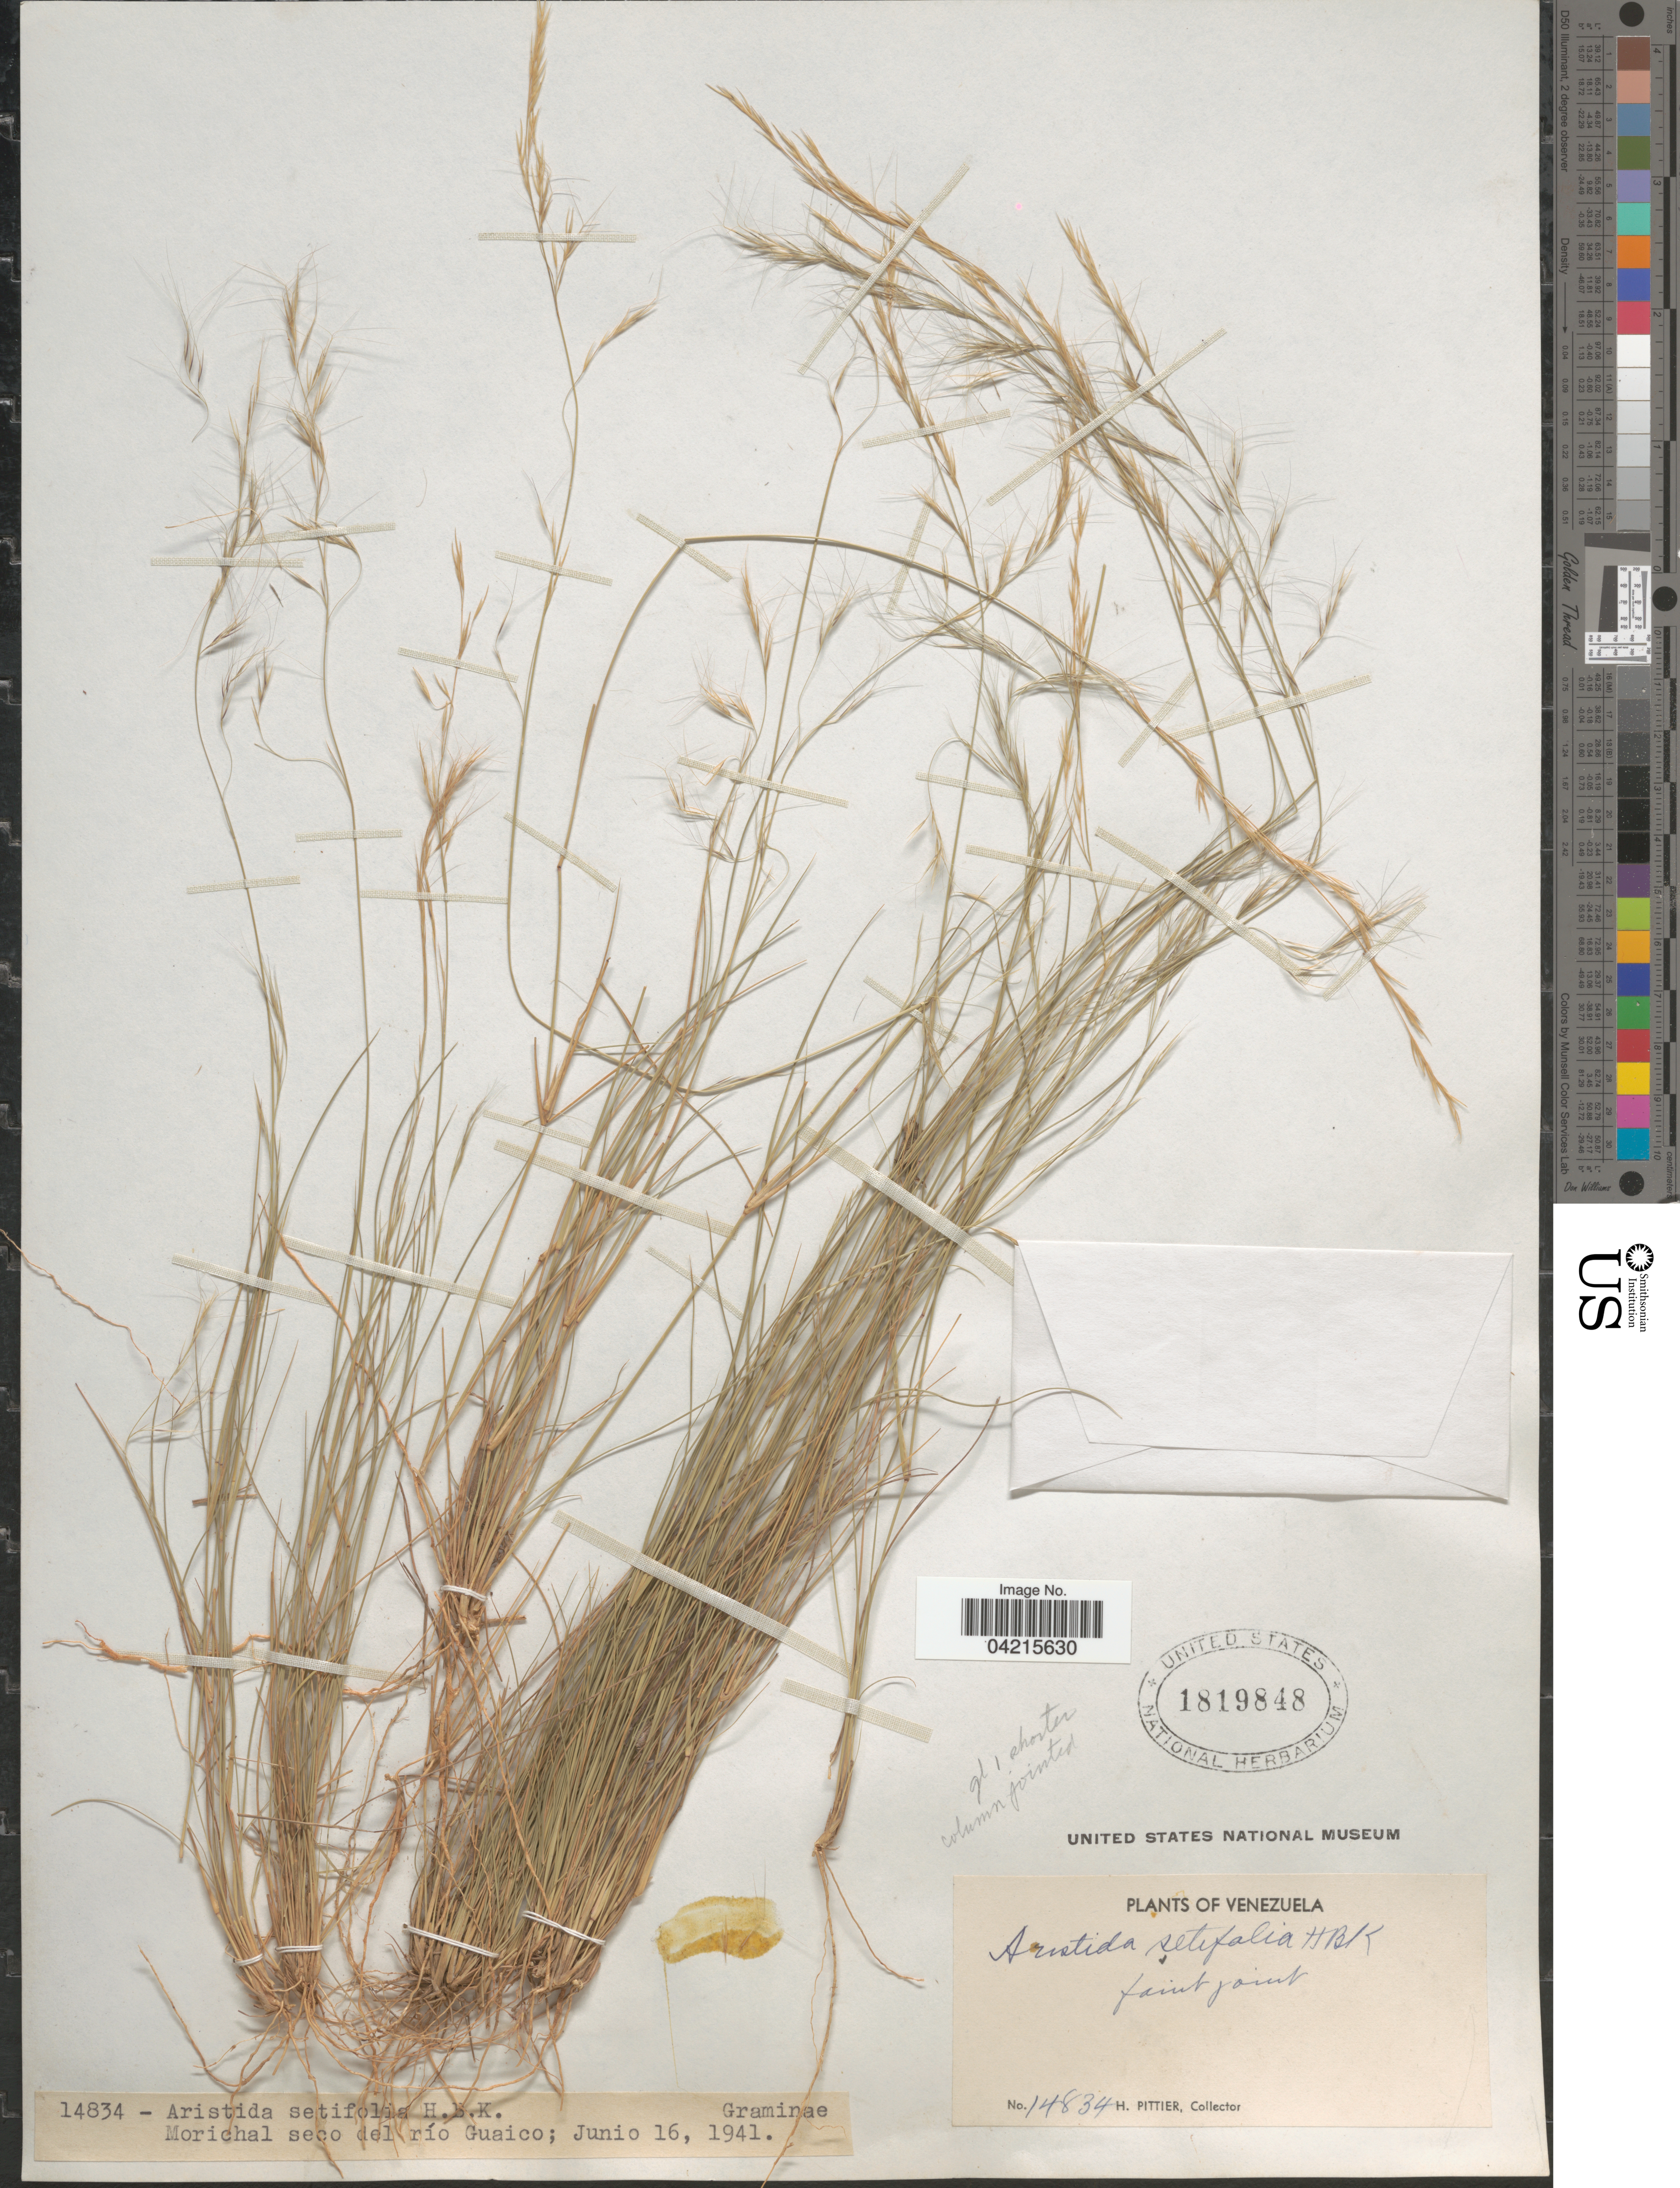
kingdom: Plantae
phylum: Tracheophyta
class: Liliopsida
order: Poales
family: Poaceae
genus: Aristida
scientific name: Aristida setifolia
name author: Kunth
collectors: H. F. Pittier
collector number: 14834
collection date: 1941-06-16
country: Venezuela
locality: Morichal seco del río Guaico.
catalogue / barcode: US 1819848